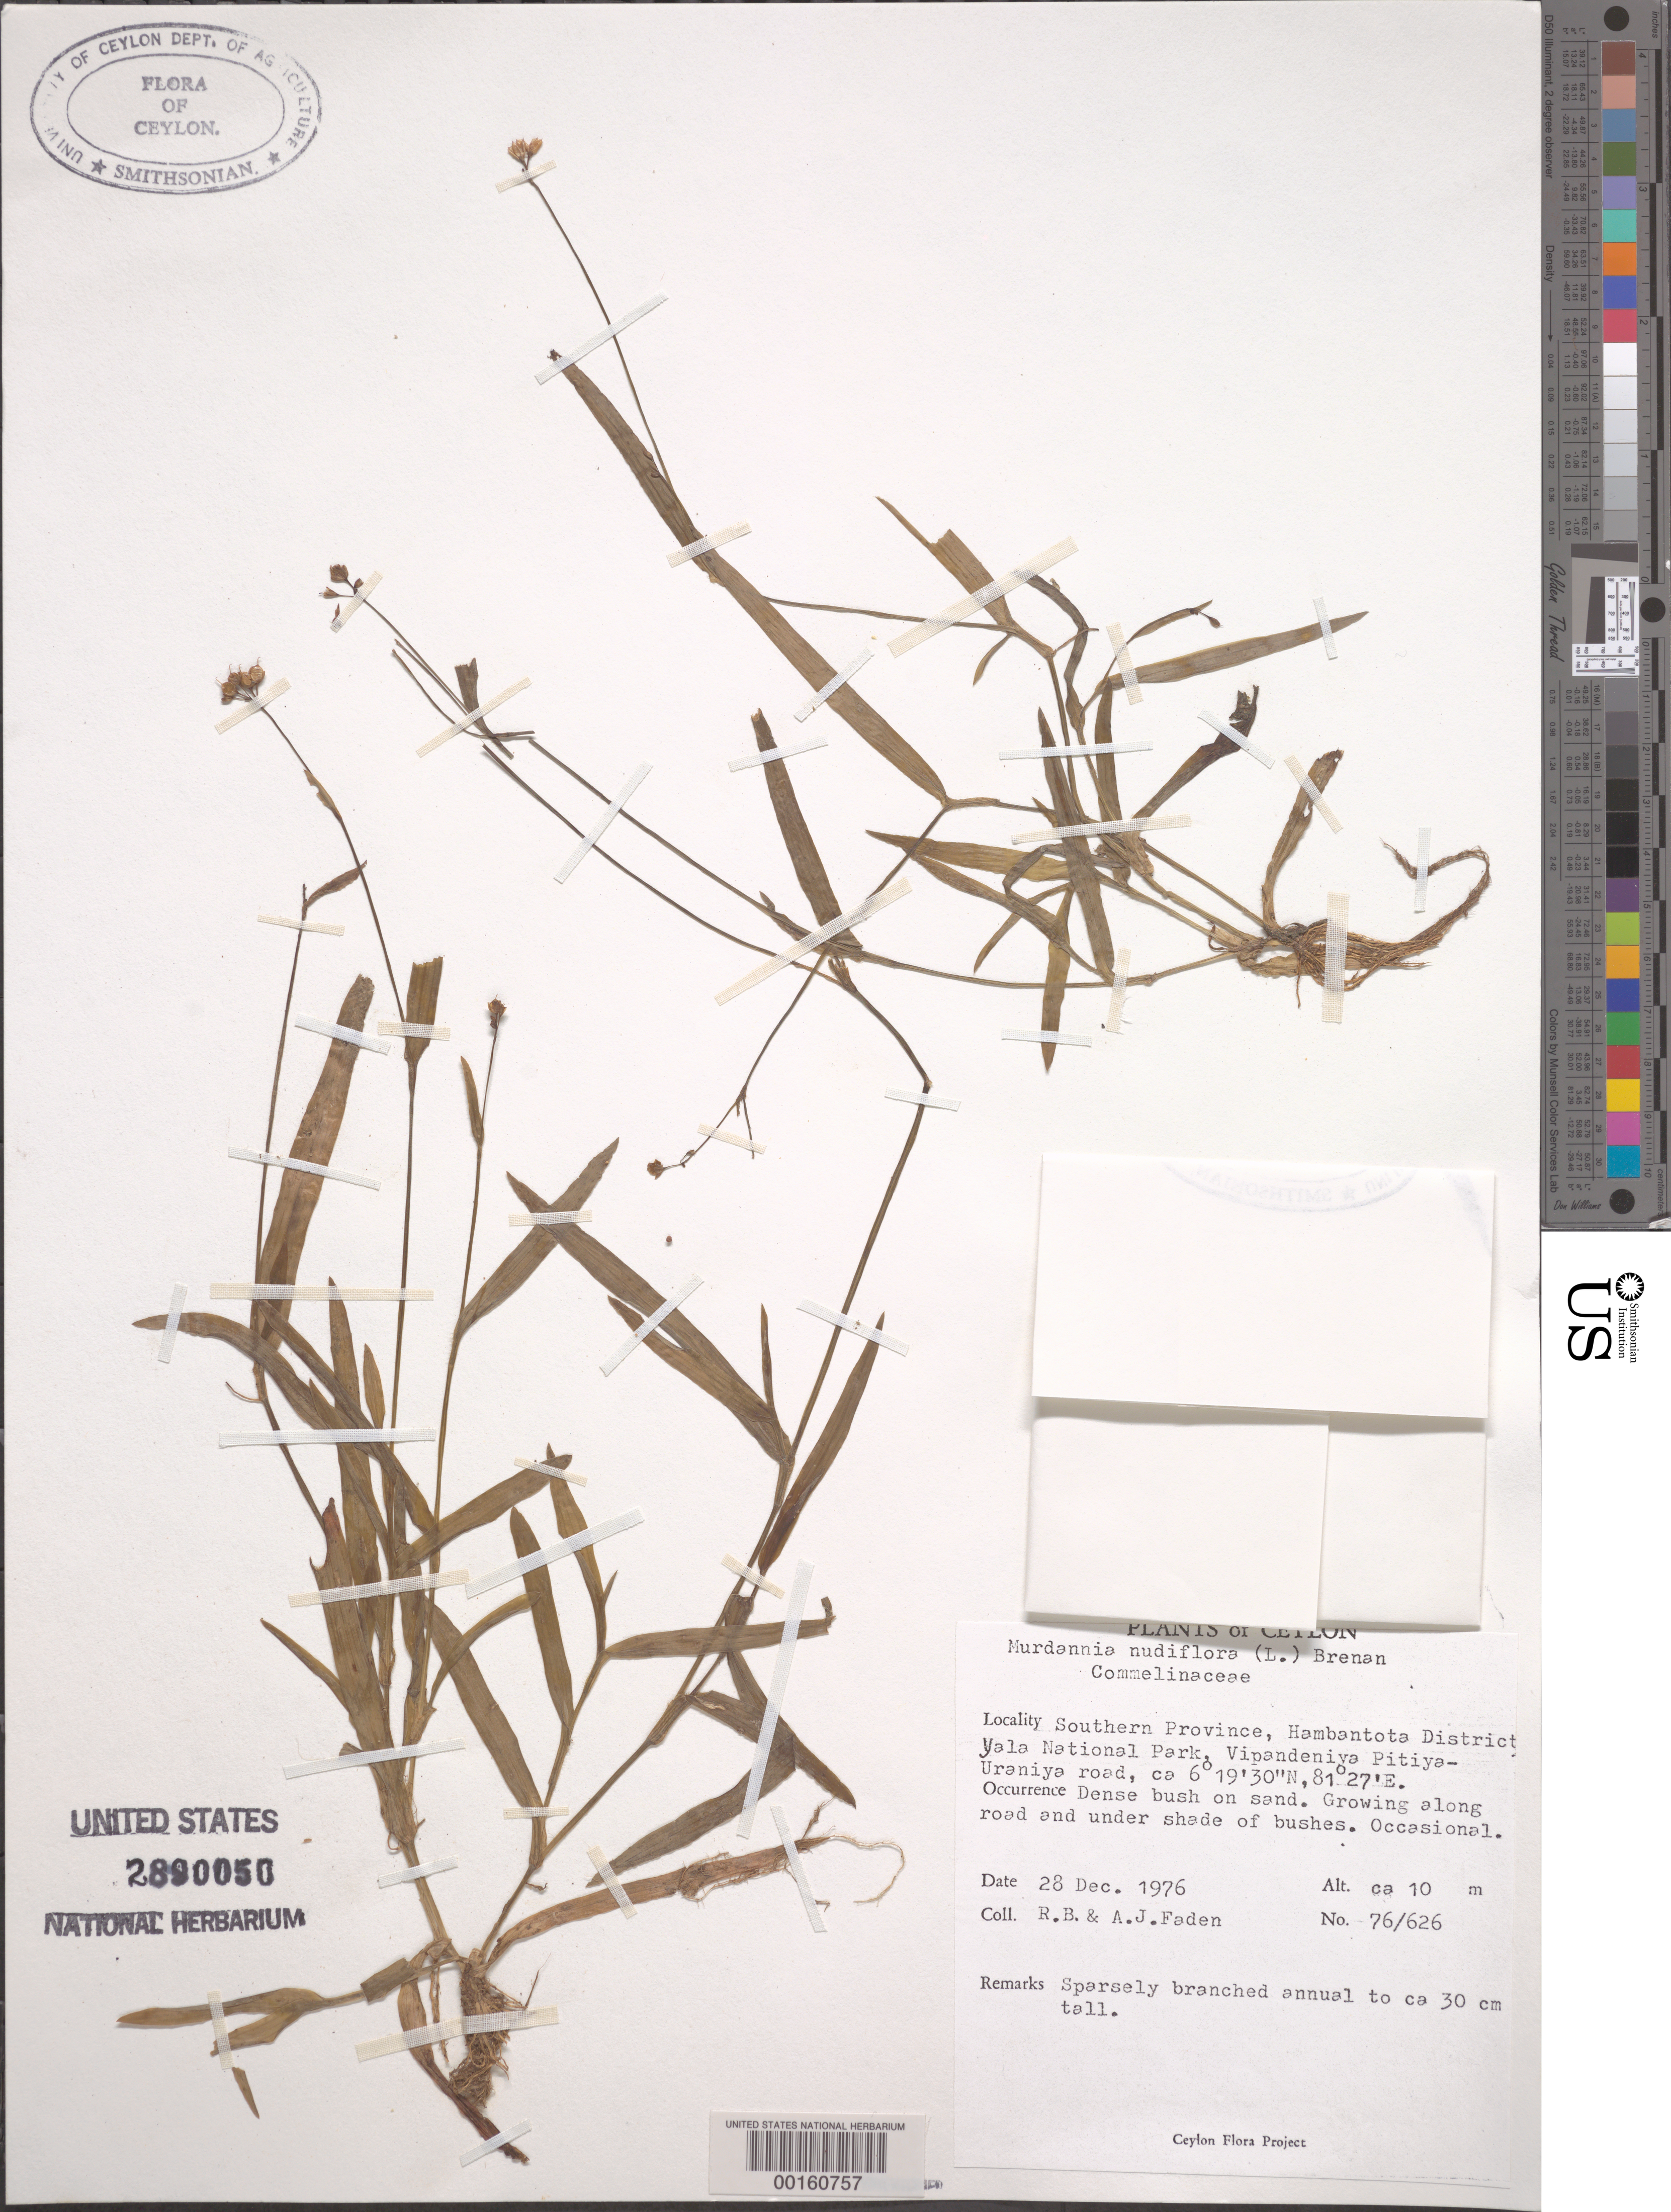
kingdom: Plantae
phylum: Tracheophyta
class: Liliopsida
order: Commelinales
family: Commelinaceae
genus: Murdannia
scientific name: Murdannia nudiflora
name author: (L.) Brenan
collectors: R. B. Faden & A. J. Faden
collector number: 76/626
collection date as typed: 28 Dec 1976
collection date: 1976-12-28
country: Sri Lanka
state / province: Southern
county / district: Hambantota Dist.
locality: Yala national park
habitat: Shaded, dense bush on sand, roadside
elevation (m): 10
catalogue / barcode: US 2890050